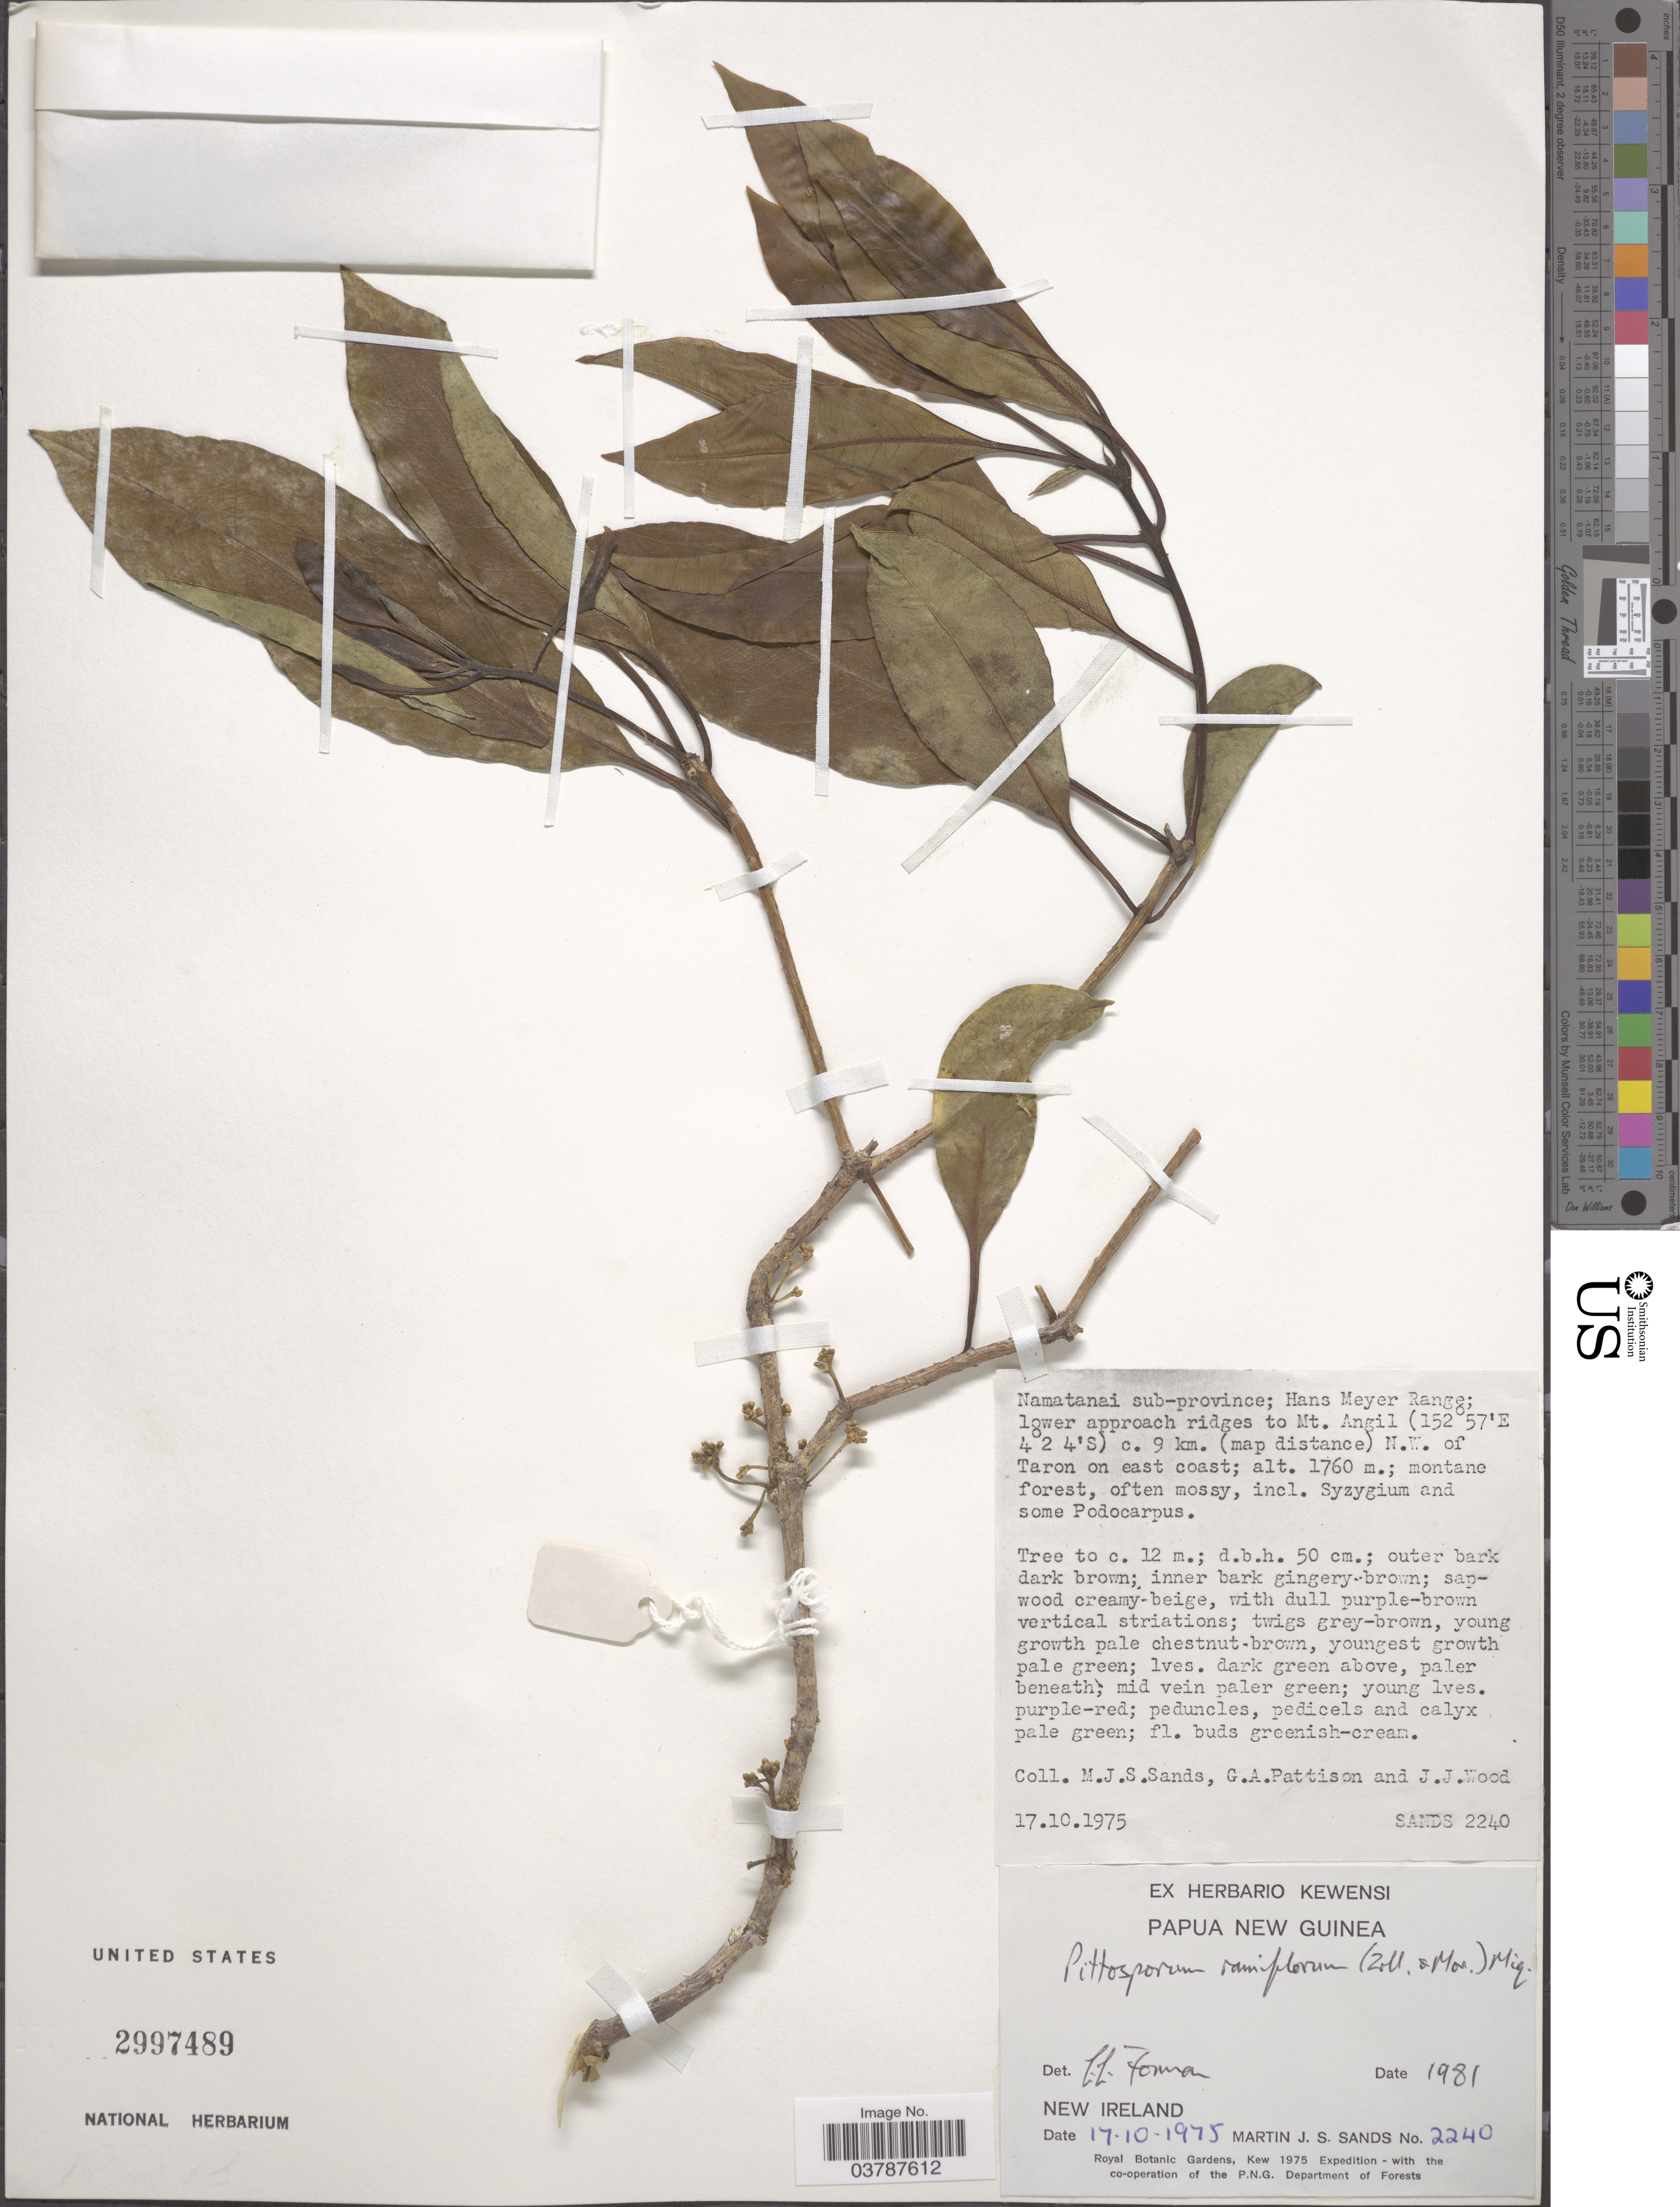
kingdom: Plantae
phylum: Tracheophyta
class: Magnoliopsida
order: Apiales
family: Pittosporaceae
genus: Pittosporum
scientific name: Pittosporum ramiflorum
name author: (Zoll. & Mor.) Zoll.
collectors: M. Sands, G. Pattison & J. Wood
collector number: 2240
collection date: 1975-10-17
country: Papua New Guinea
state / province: New Ireland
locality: Namatanai sub-province; Hans Meyer Range; lower approach ridges to Mt. Angil. c. 9km. (map direction) N.W. of Taron on east coast.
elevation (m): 1760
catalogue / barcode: US 2997489